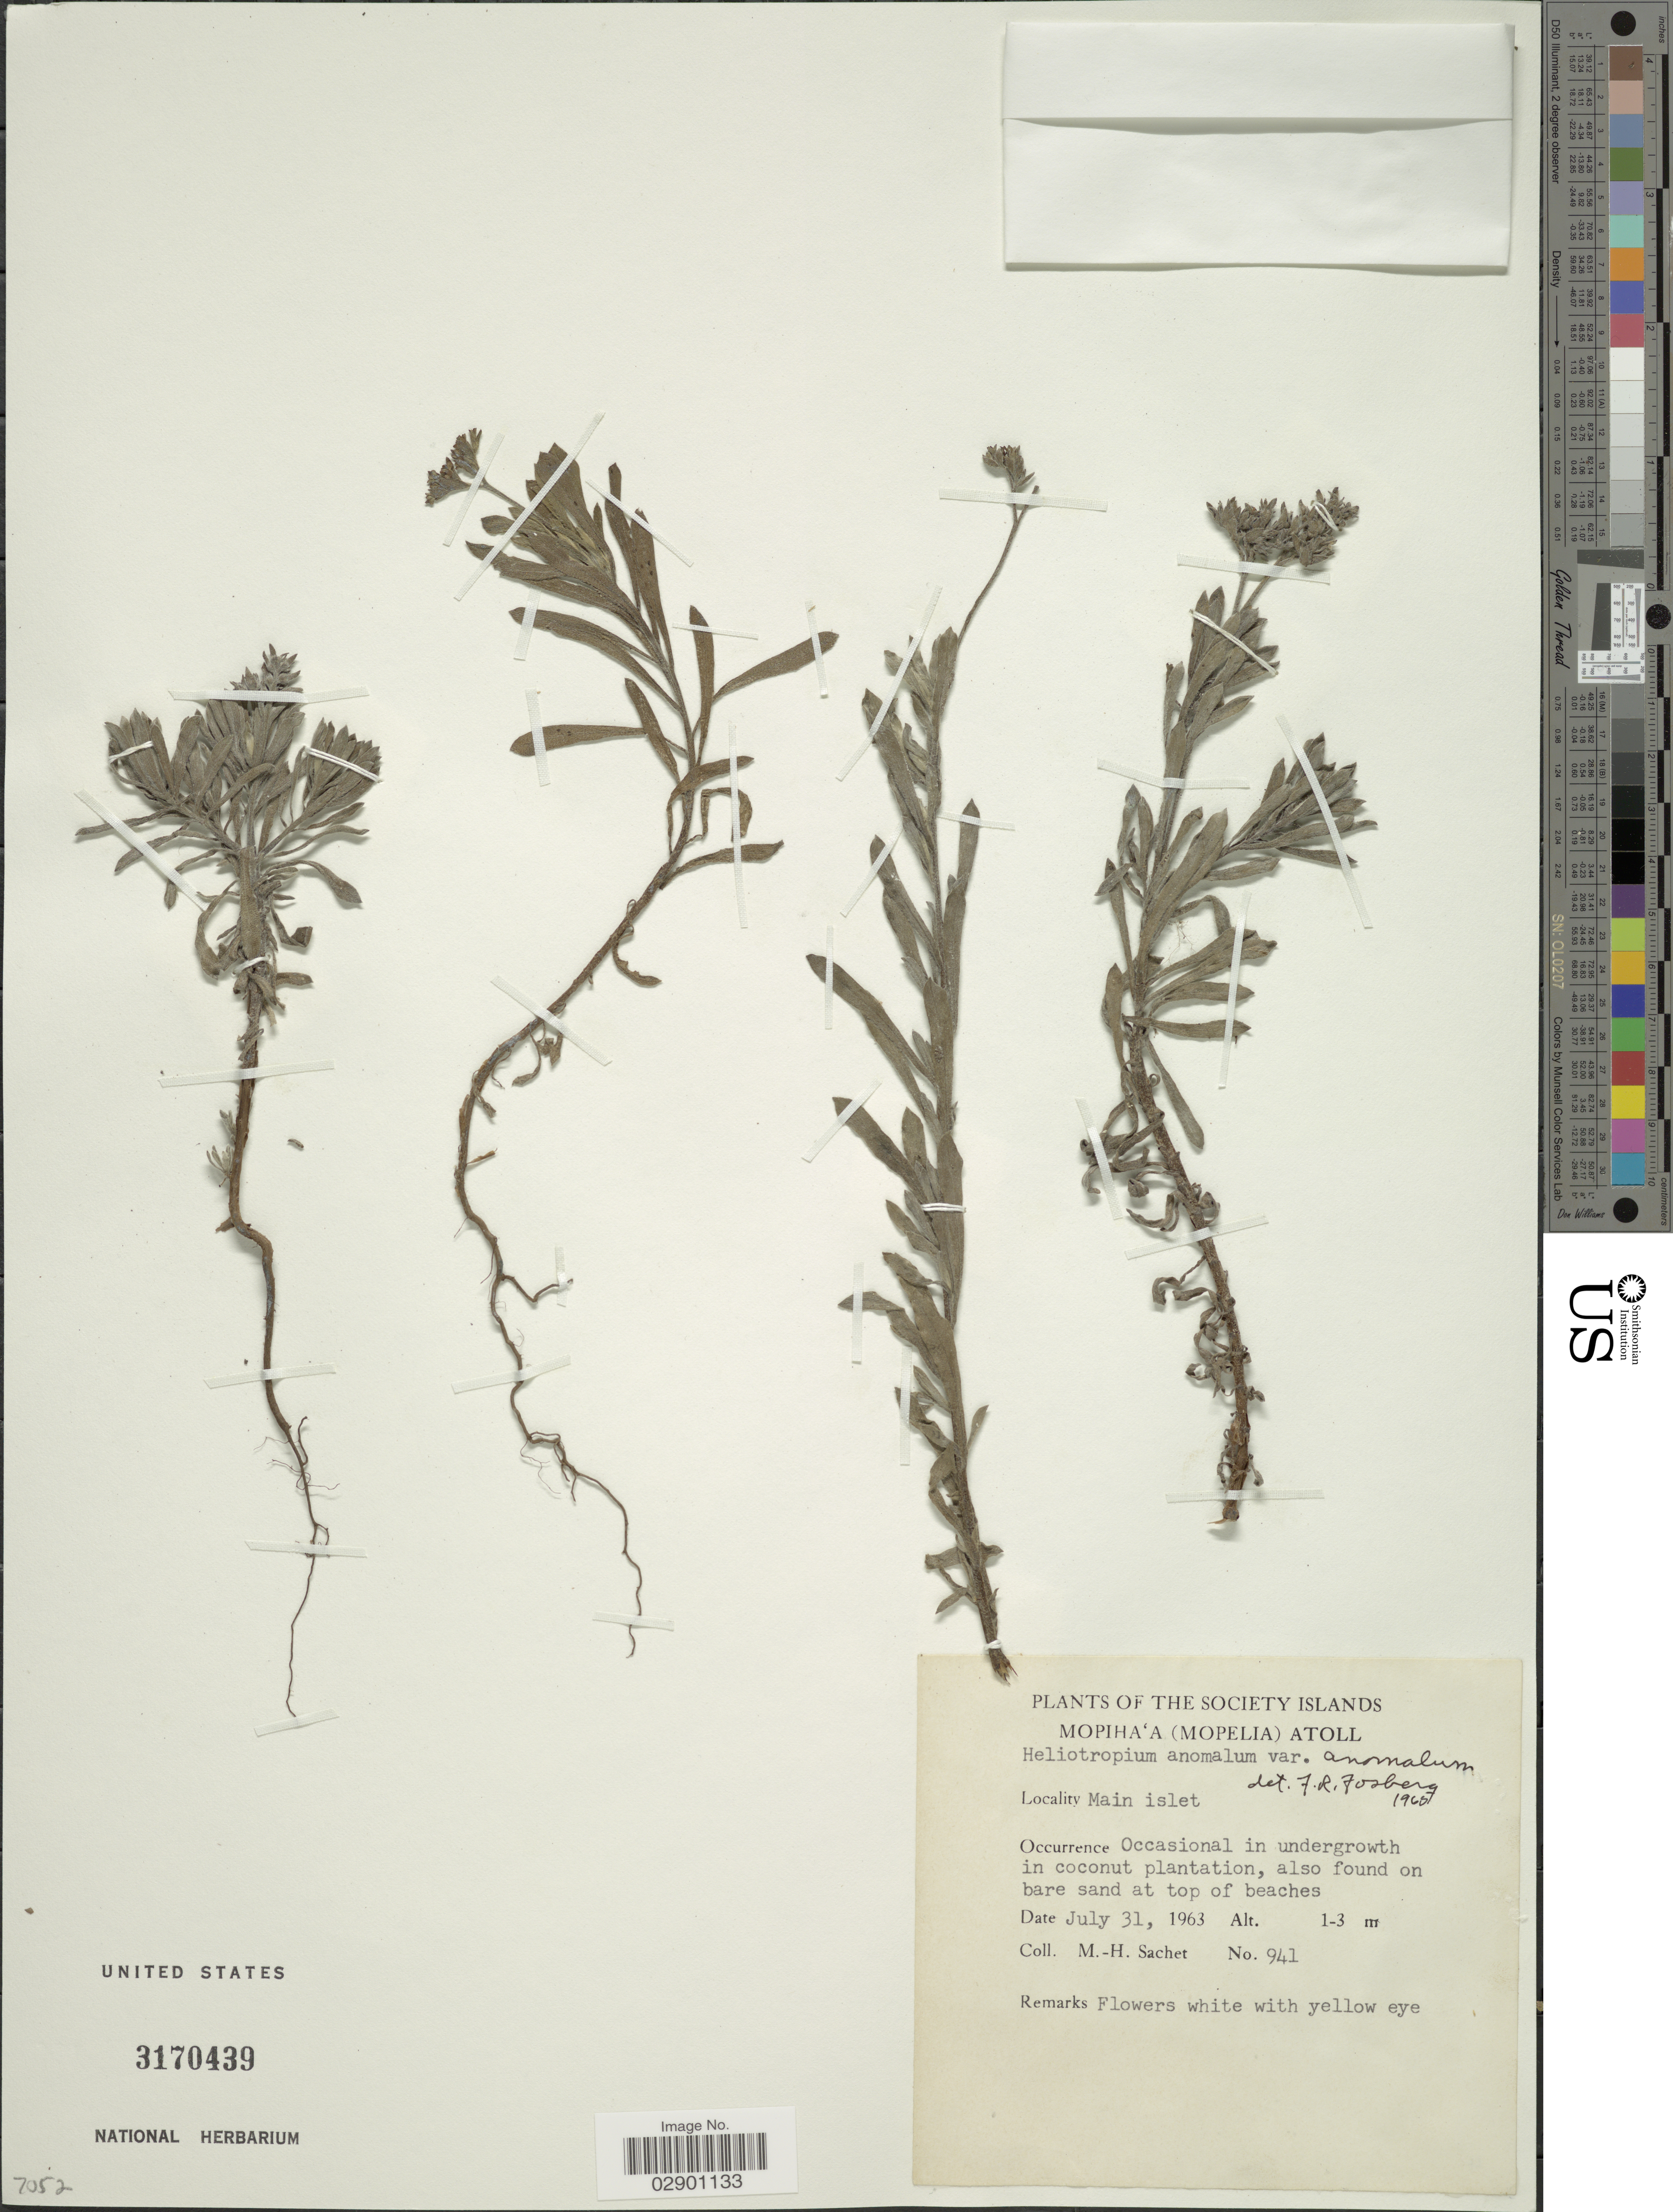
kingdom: Plantae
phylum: Tracheophyta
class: Magnoliopsida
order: Boraginales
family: Heliotropiaceae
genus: Heliotropium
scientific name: Heliotropium anomalum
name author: Hook. & Arn.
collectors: M.-H. Sachet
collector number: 941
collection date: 1963-07-31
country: French Polynesia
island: Maupihaa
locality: The Society Islands. Mopiha'a (Mopelia) Atoll. Main islet.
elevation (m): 1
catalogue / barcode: US 3170439